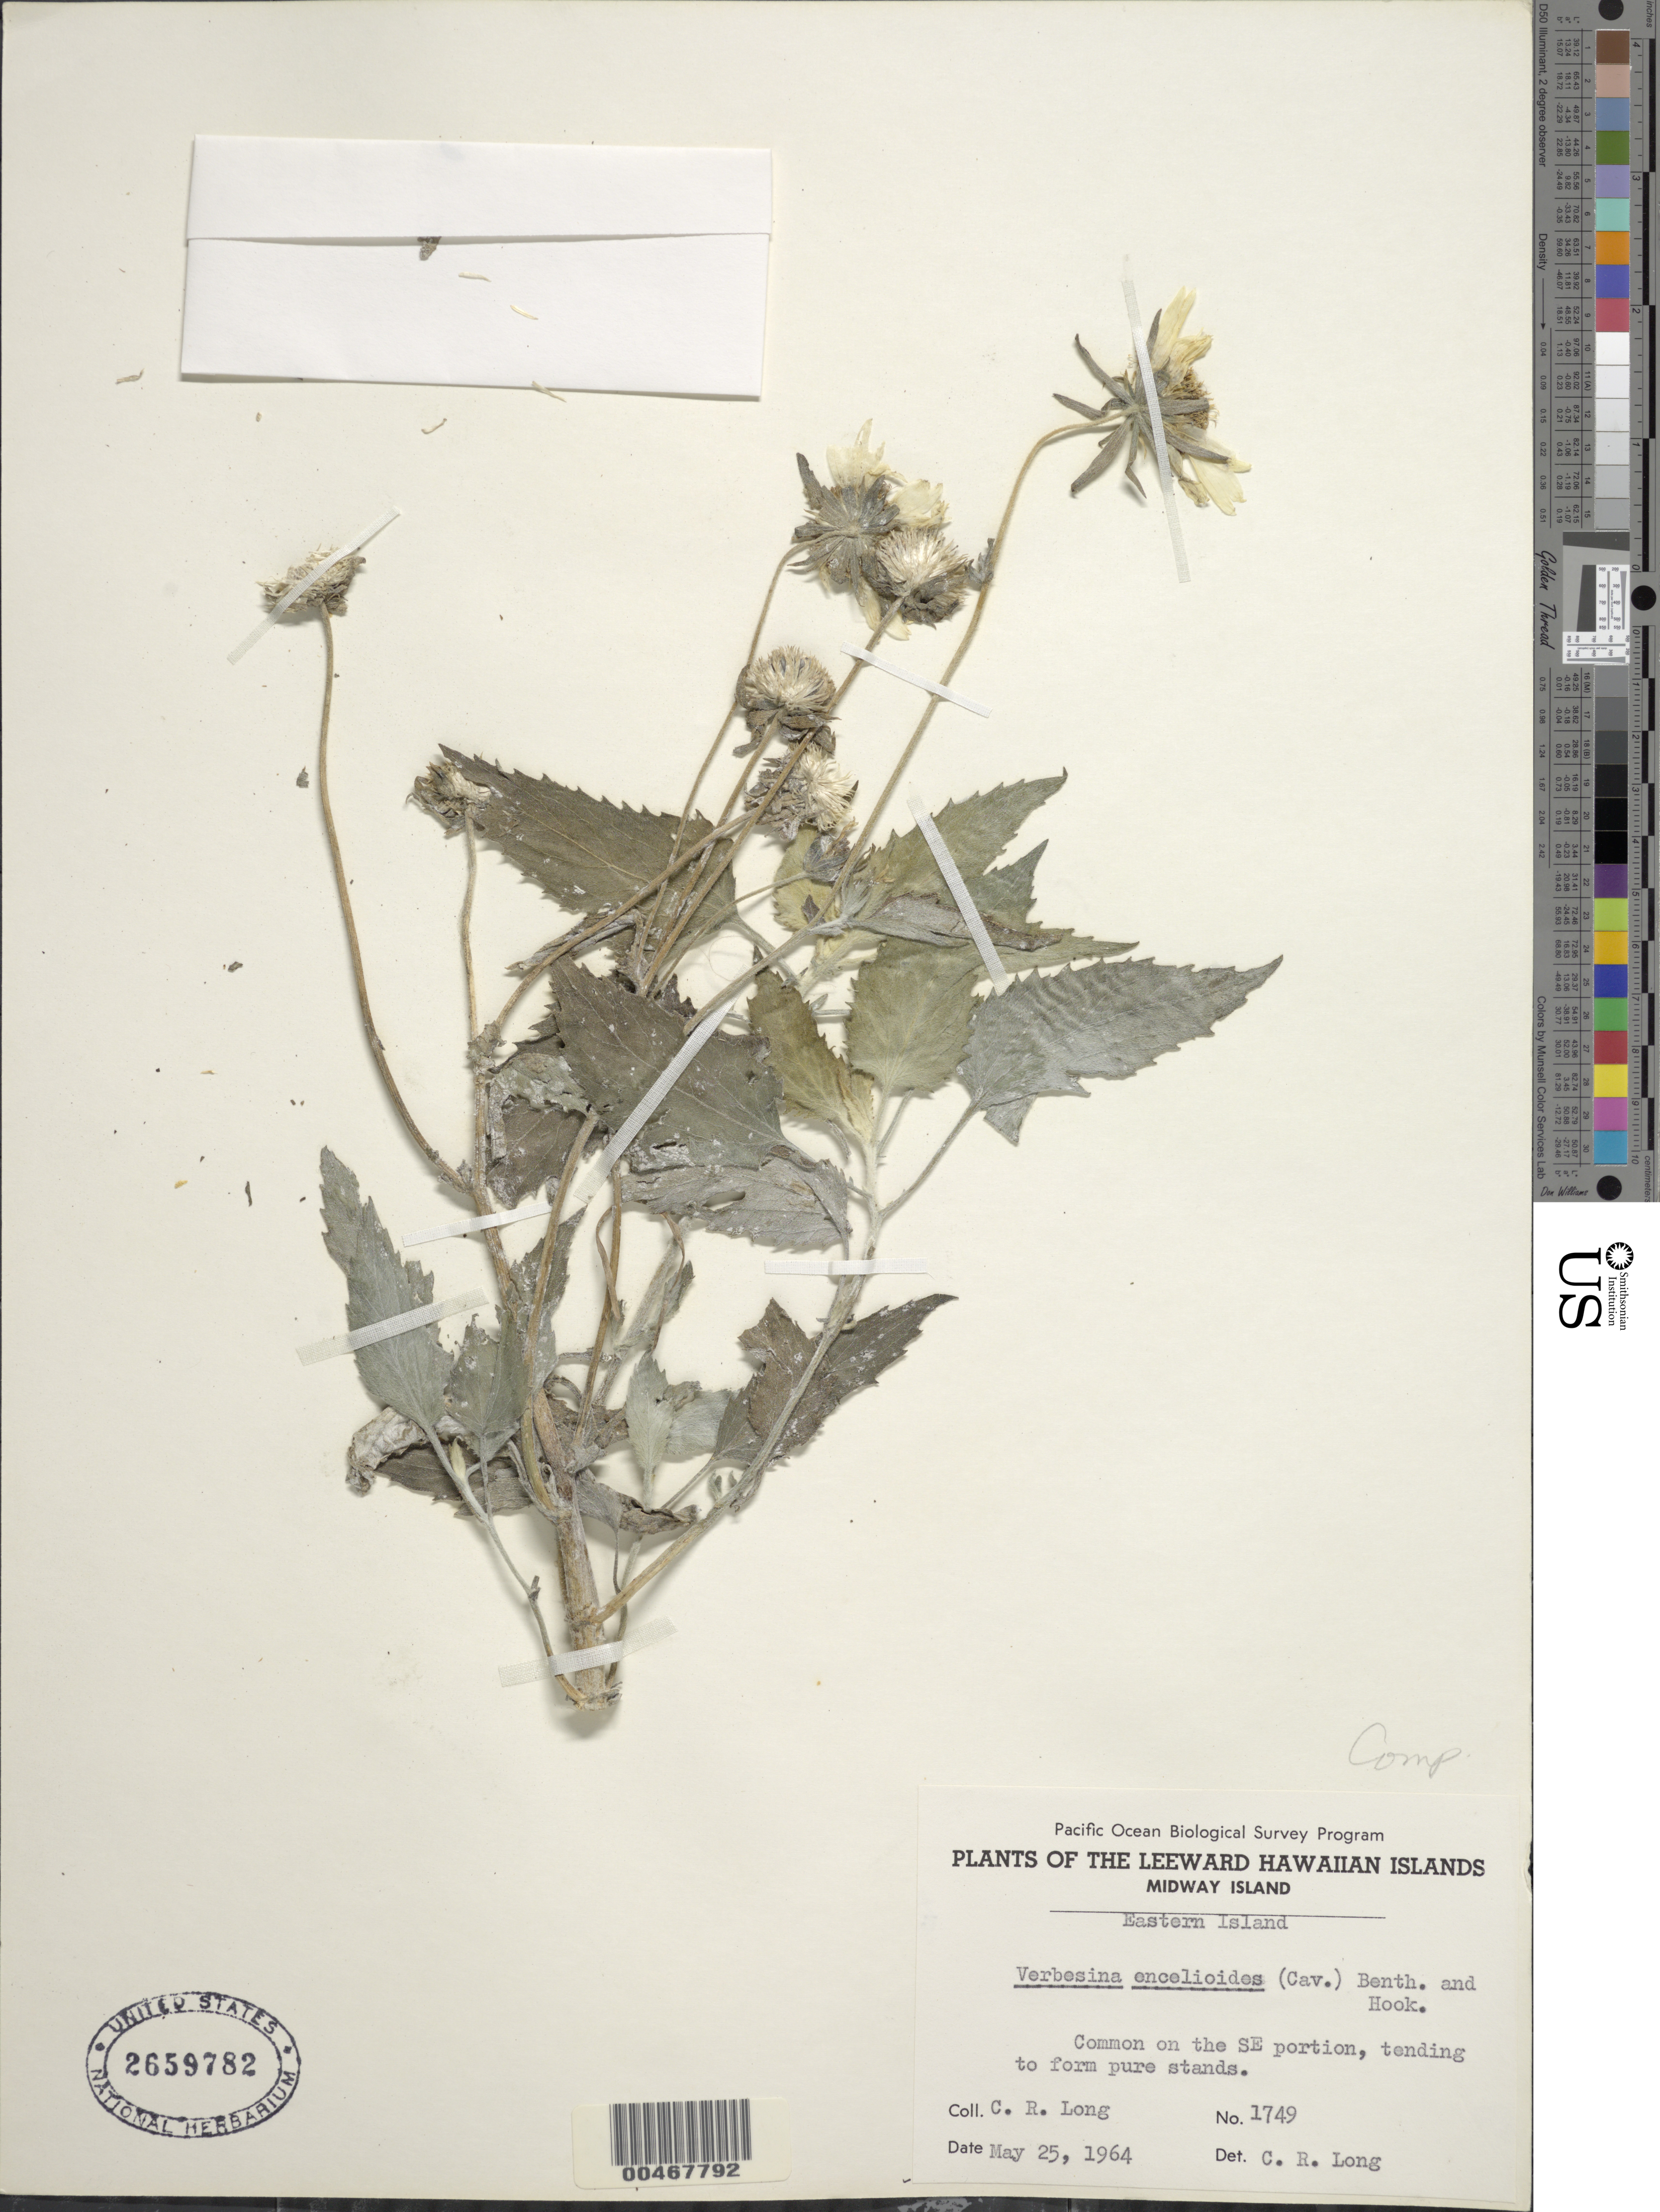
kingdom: Plantae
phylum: Tracheophyta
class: Magnoliopsida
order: Asterales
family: Asteraceae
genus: Verbesina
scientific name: Verbesina encelioides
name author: (Cav.) Benth. & Hook. ex A. Gray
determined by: Long, C. R.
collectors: C. Long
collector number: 1749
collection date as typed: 25 May 1964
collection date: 1964-05-25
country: U.S. Administered Pacific Islands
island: Midway Atoll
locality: Eastern Islet, SE portion, Midway Is.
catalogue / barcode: US 2659782